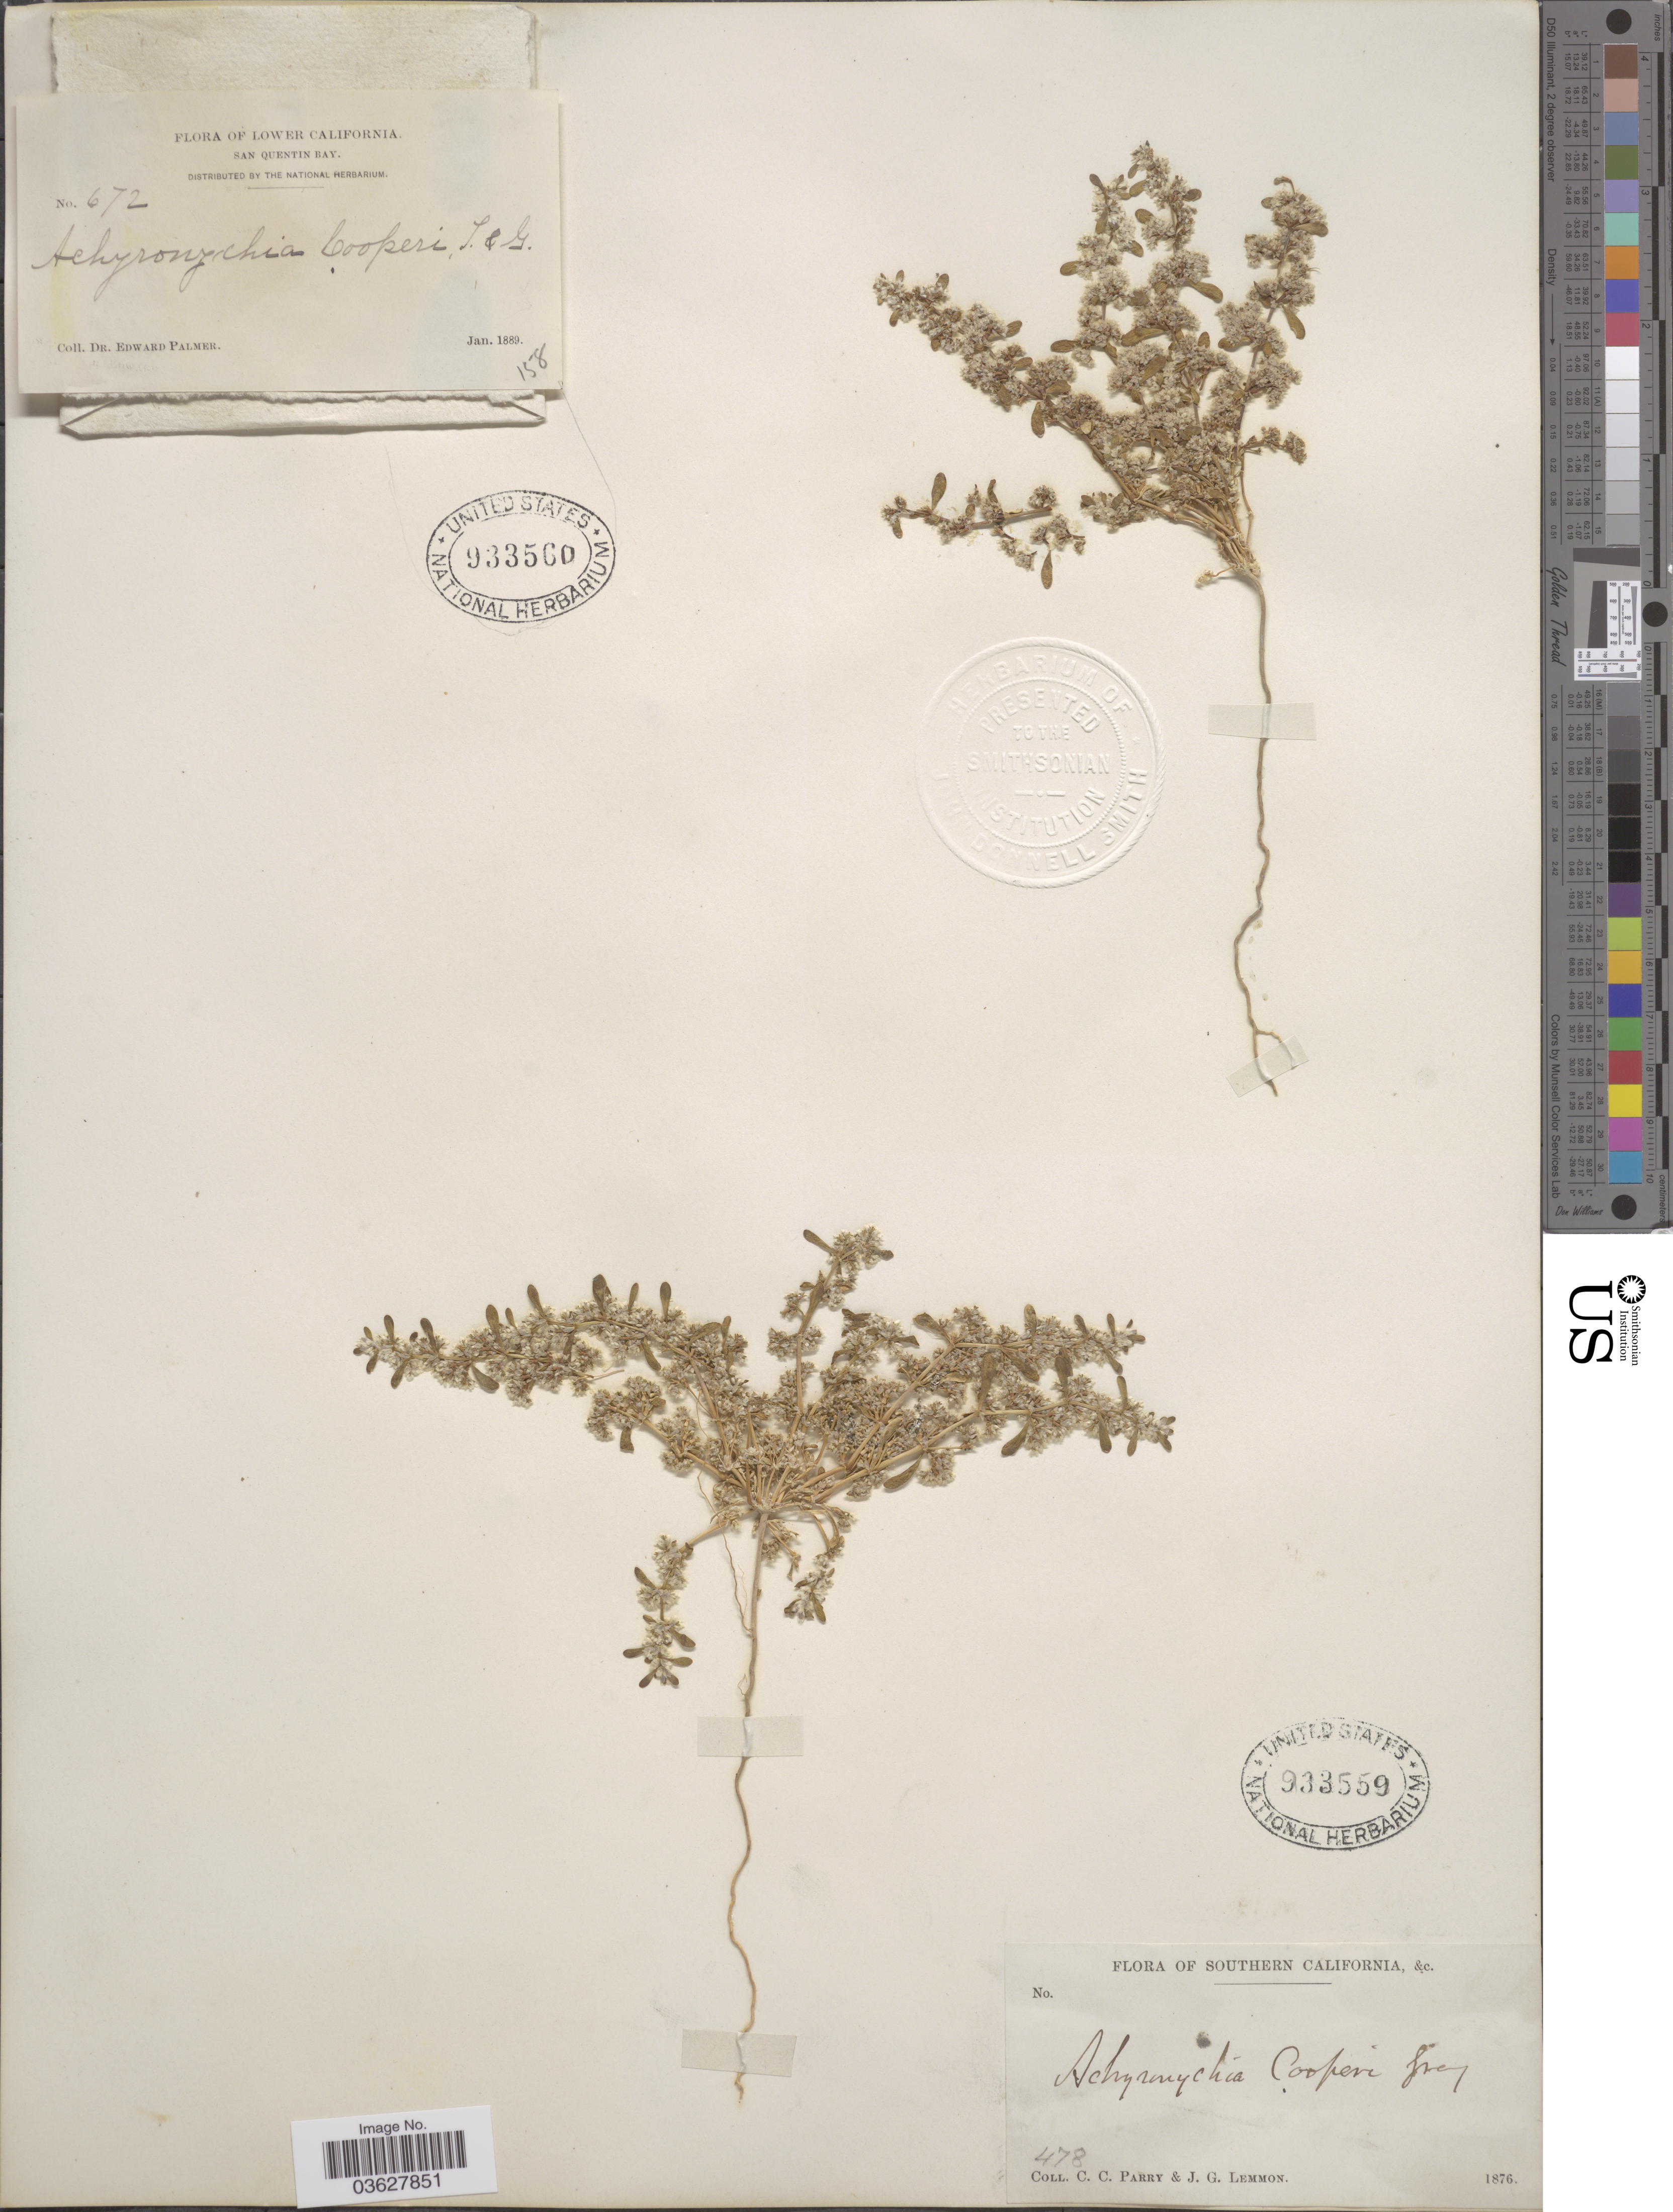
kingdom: Plantae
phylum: Tracheophyta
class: Magnoliopsida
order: Caryophyllales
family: Caryophyllaceae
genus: Achyronychia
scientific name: Achyronychia cooperi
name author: A. Gray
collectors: C. C. Parry & J. Lemmon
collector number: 478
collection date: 1876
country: United States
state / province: California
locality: Southern California.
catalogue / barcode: US 933559-2